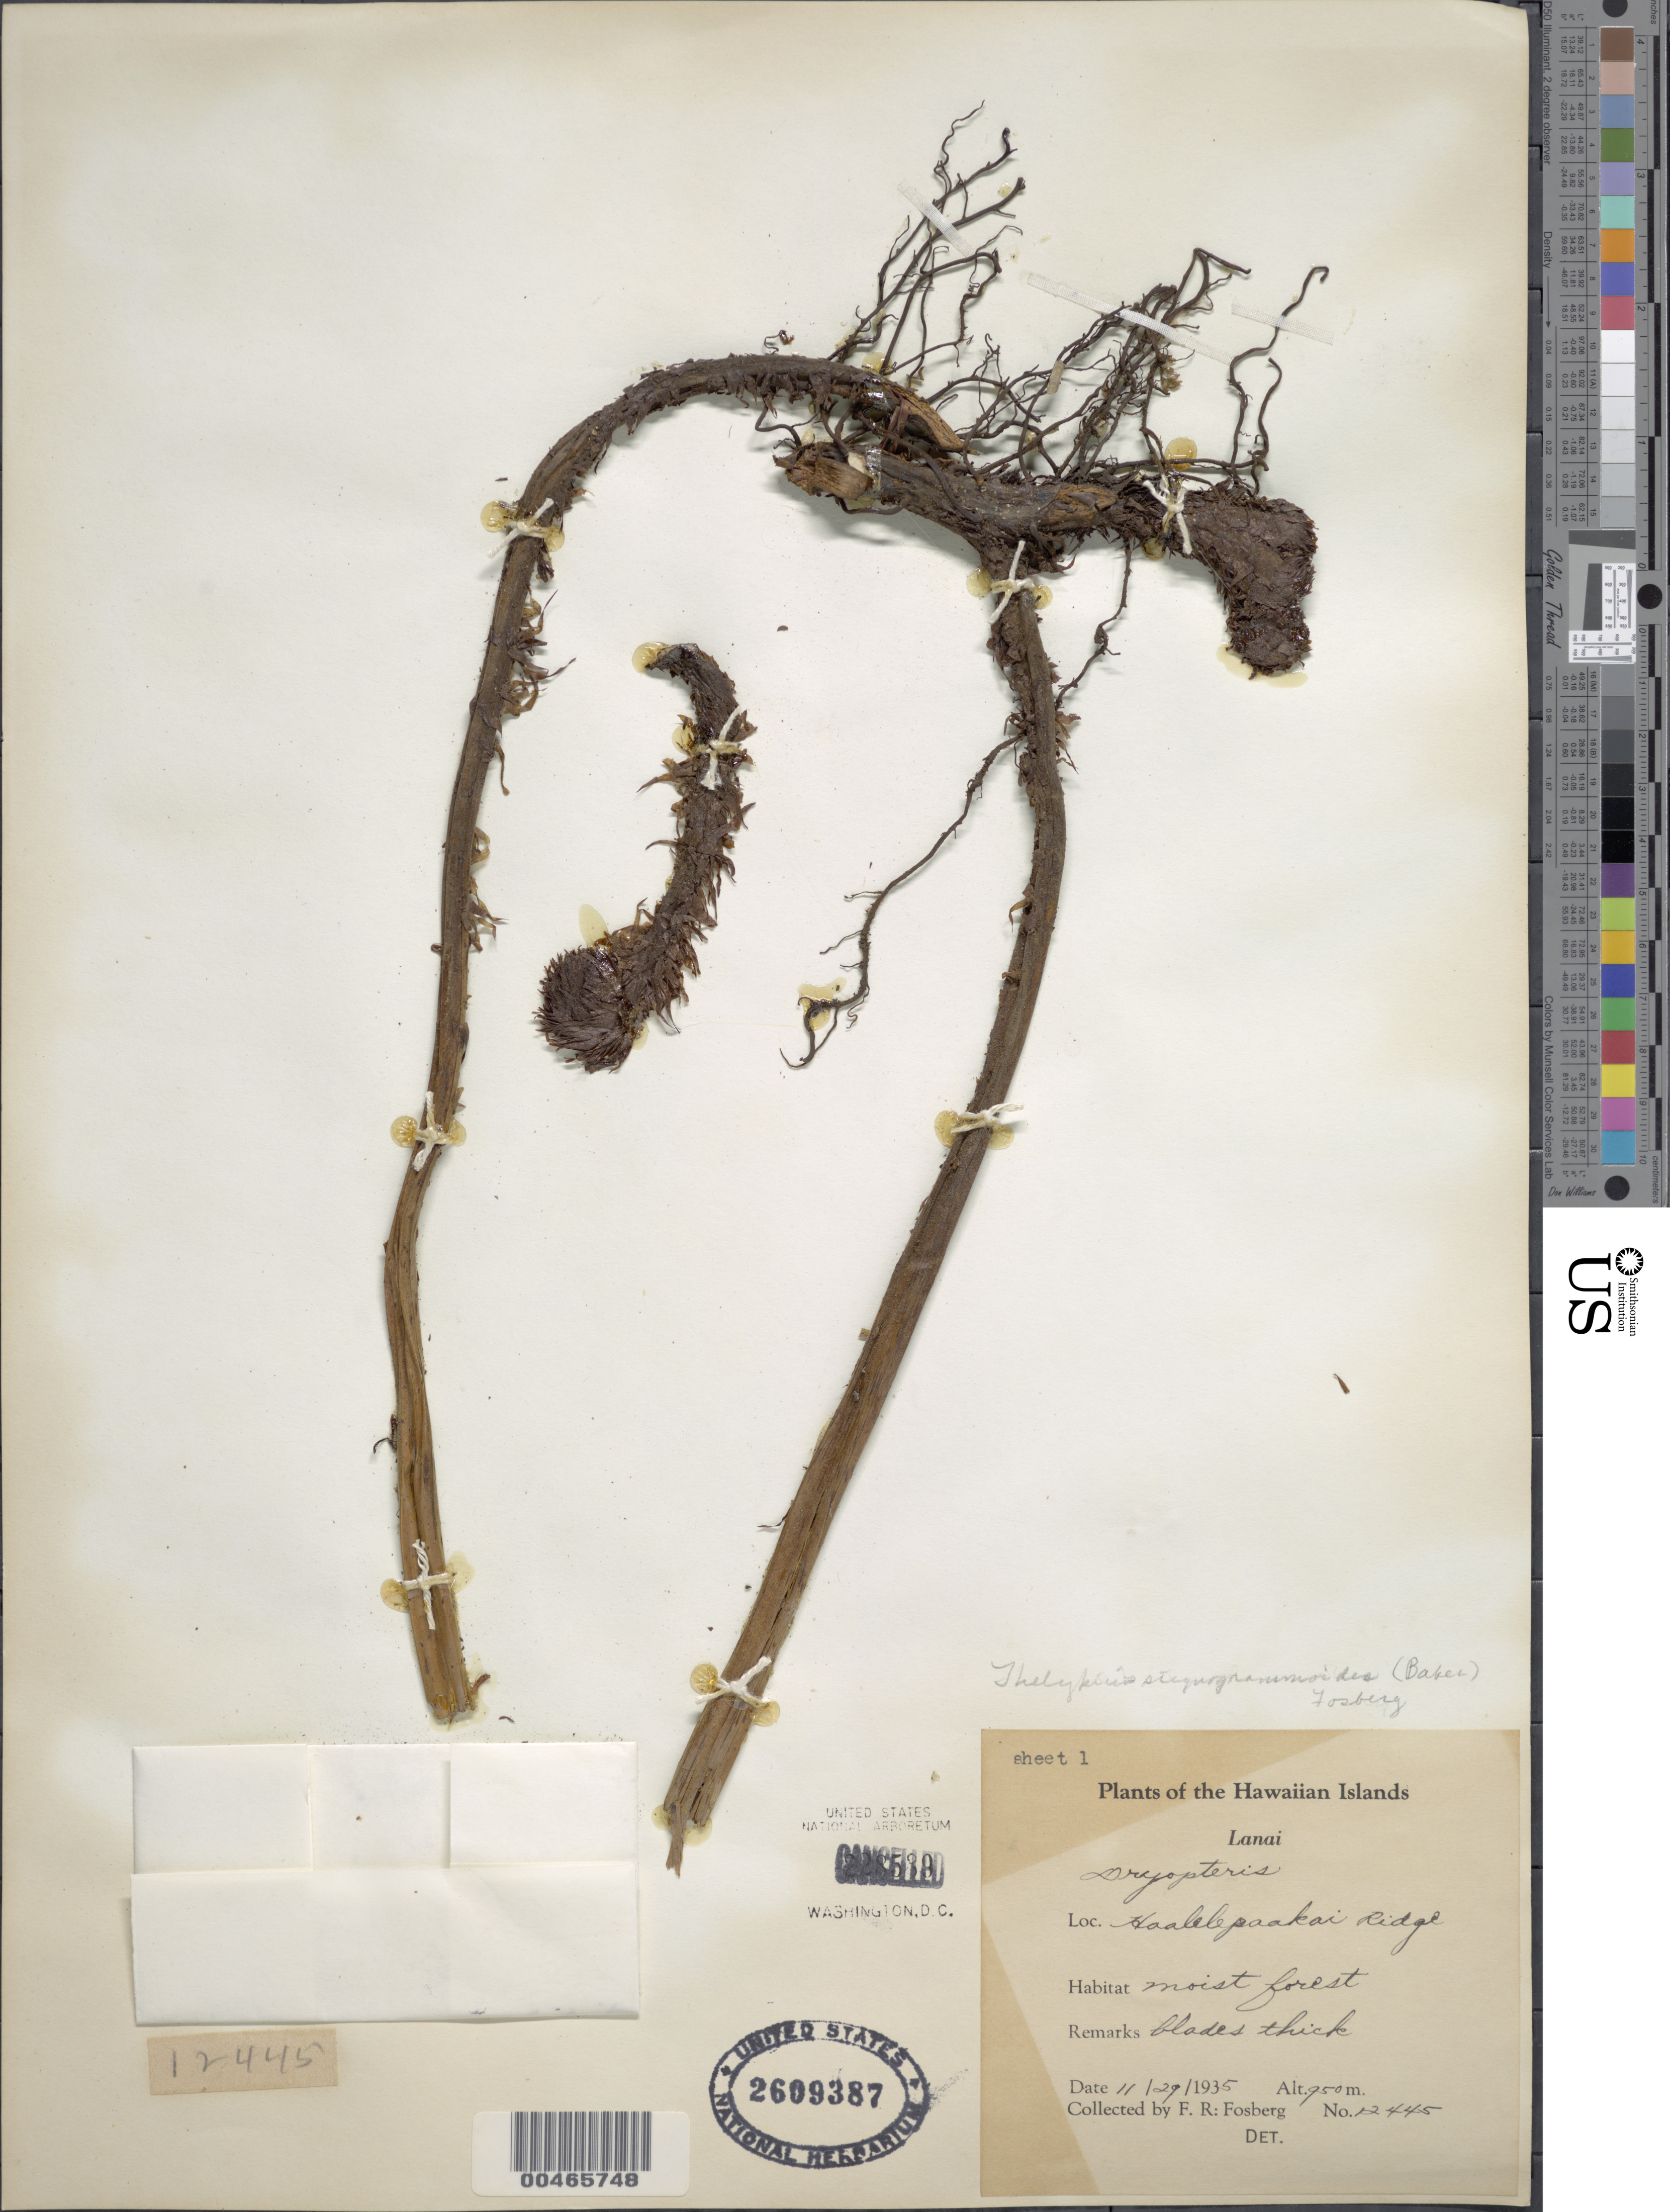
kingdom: Plantae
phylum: Tracheophyta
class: Polypodiopsida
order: Polypodiales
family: Thelypteridaceae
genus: Cyclosorus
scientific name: Cyclosorus sandwicensis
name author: Copel.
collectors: F. R. Fosberg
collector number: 12445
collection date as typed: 29 Nov 1935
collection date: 1935-11-29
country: United States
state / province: Hawaii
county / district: Maui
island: Lana'i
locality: Haalelepaakai Ridge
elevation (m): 950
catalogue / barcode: US 2609387